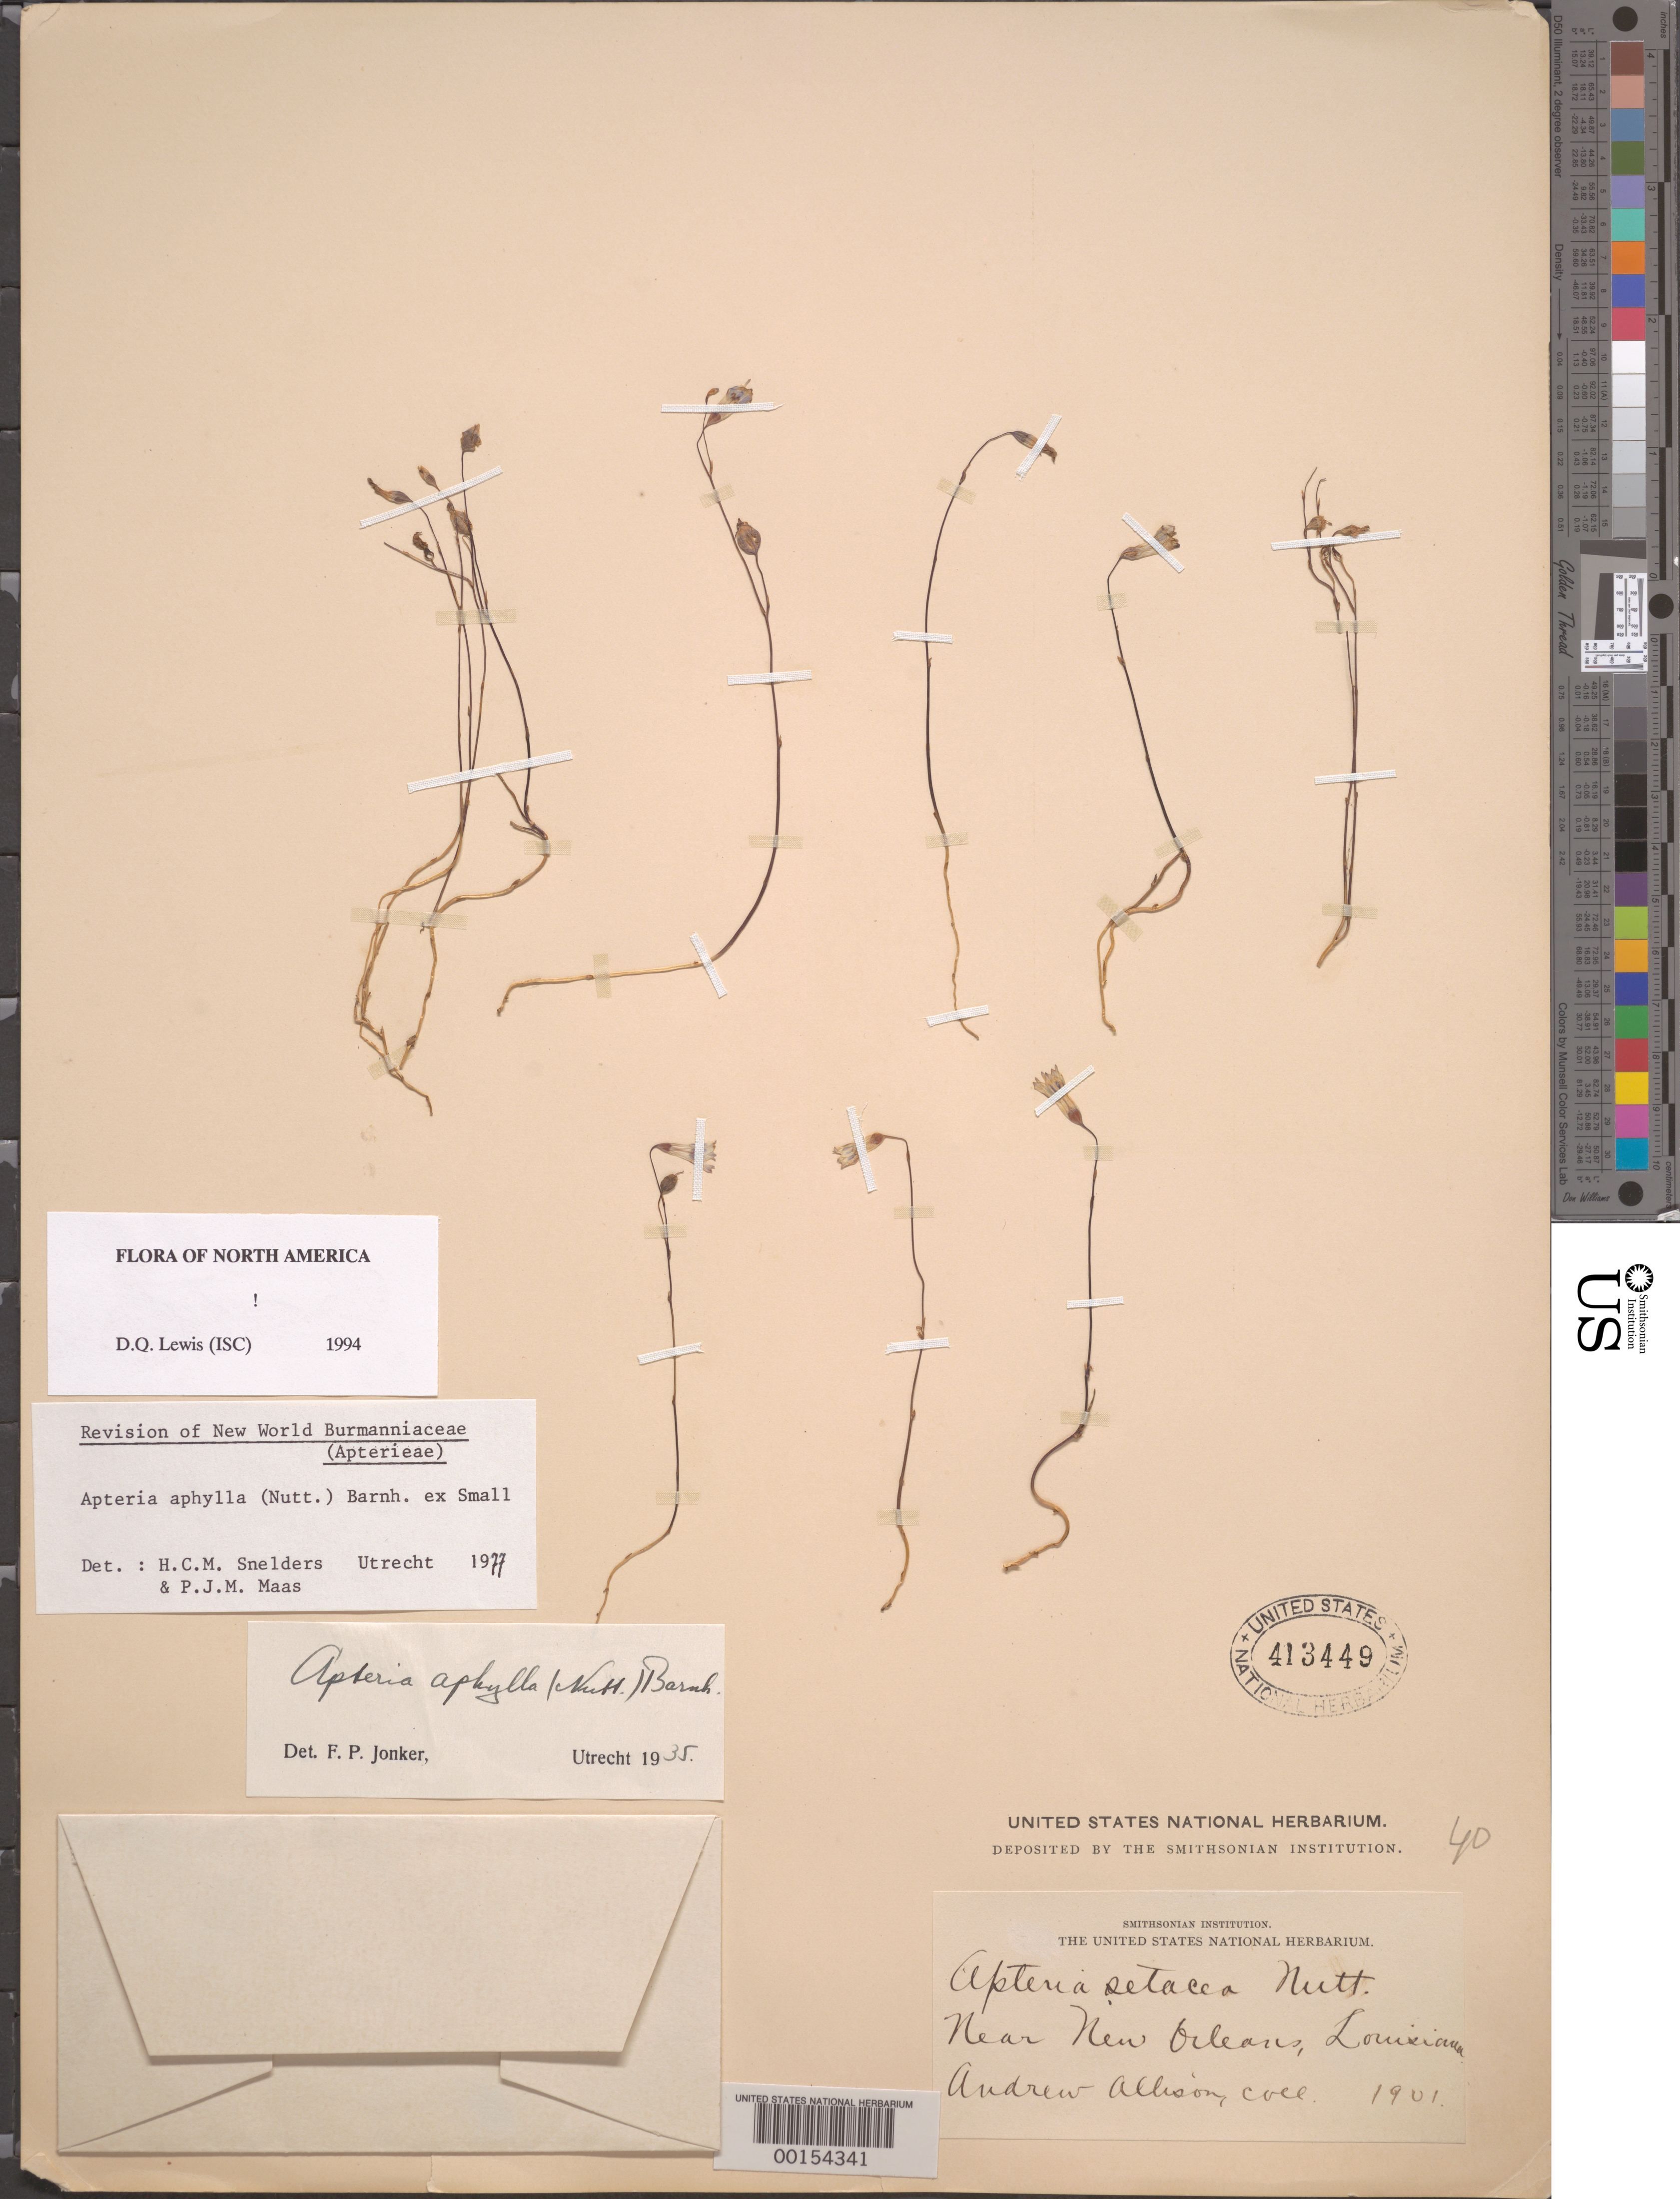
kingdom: Plantae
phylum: Tracheophyta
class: Liliopsida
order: Dioscoreales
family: Burmanniaceae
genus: Apteria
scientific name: Apteria aphylla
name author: (Nutt.) Barnhart ex Small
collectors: A. Allison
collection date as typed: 1901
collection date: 1901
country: United States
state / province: Louisiana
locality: Near new orleans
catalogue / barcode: US 413449